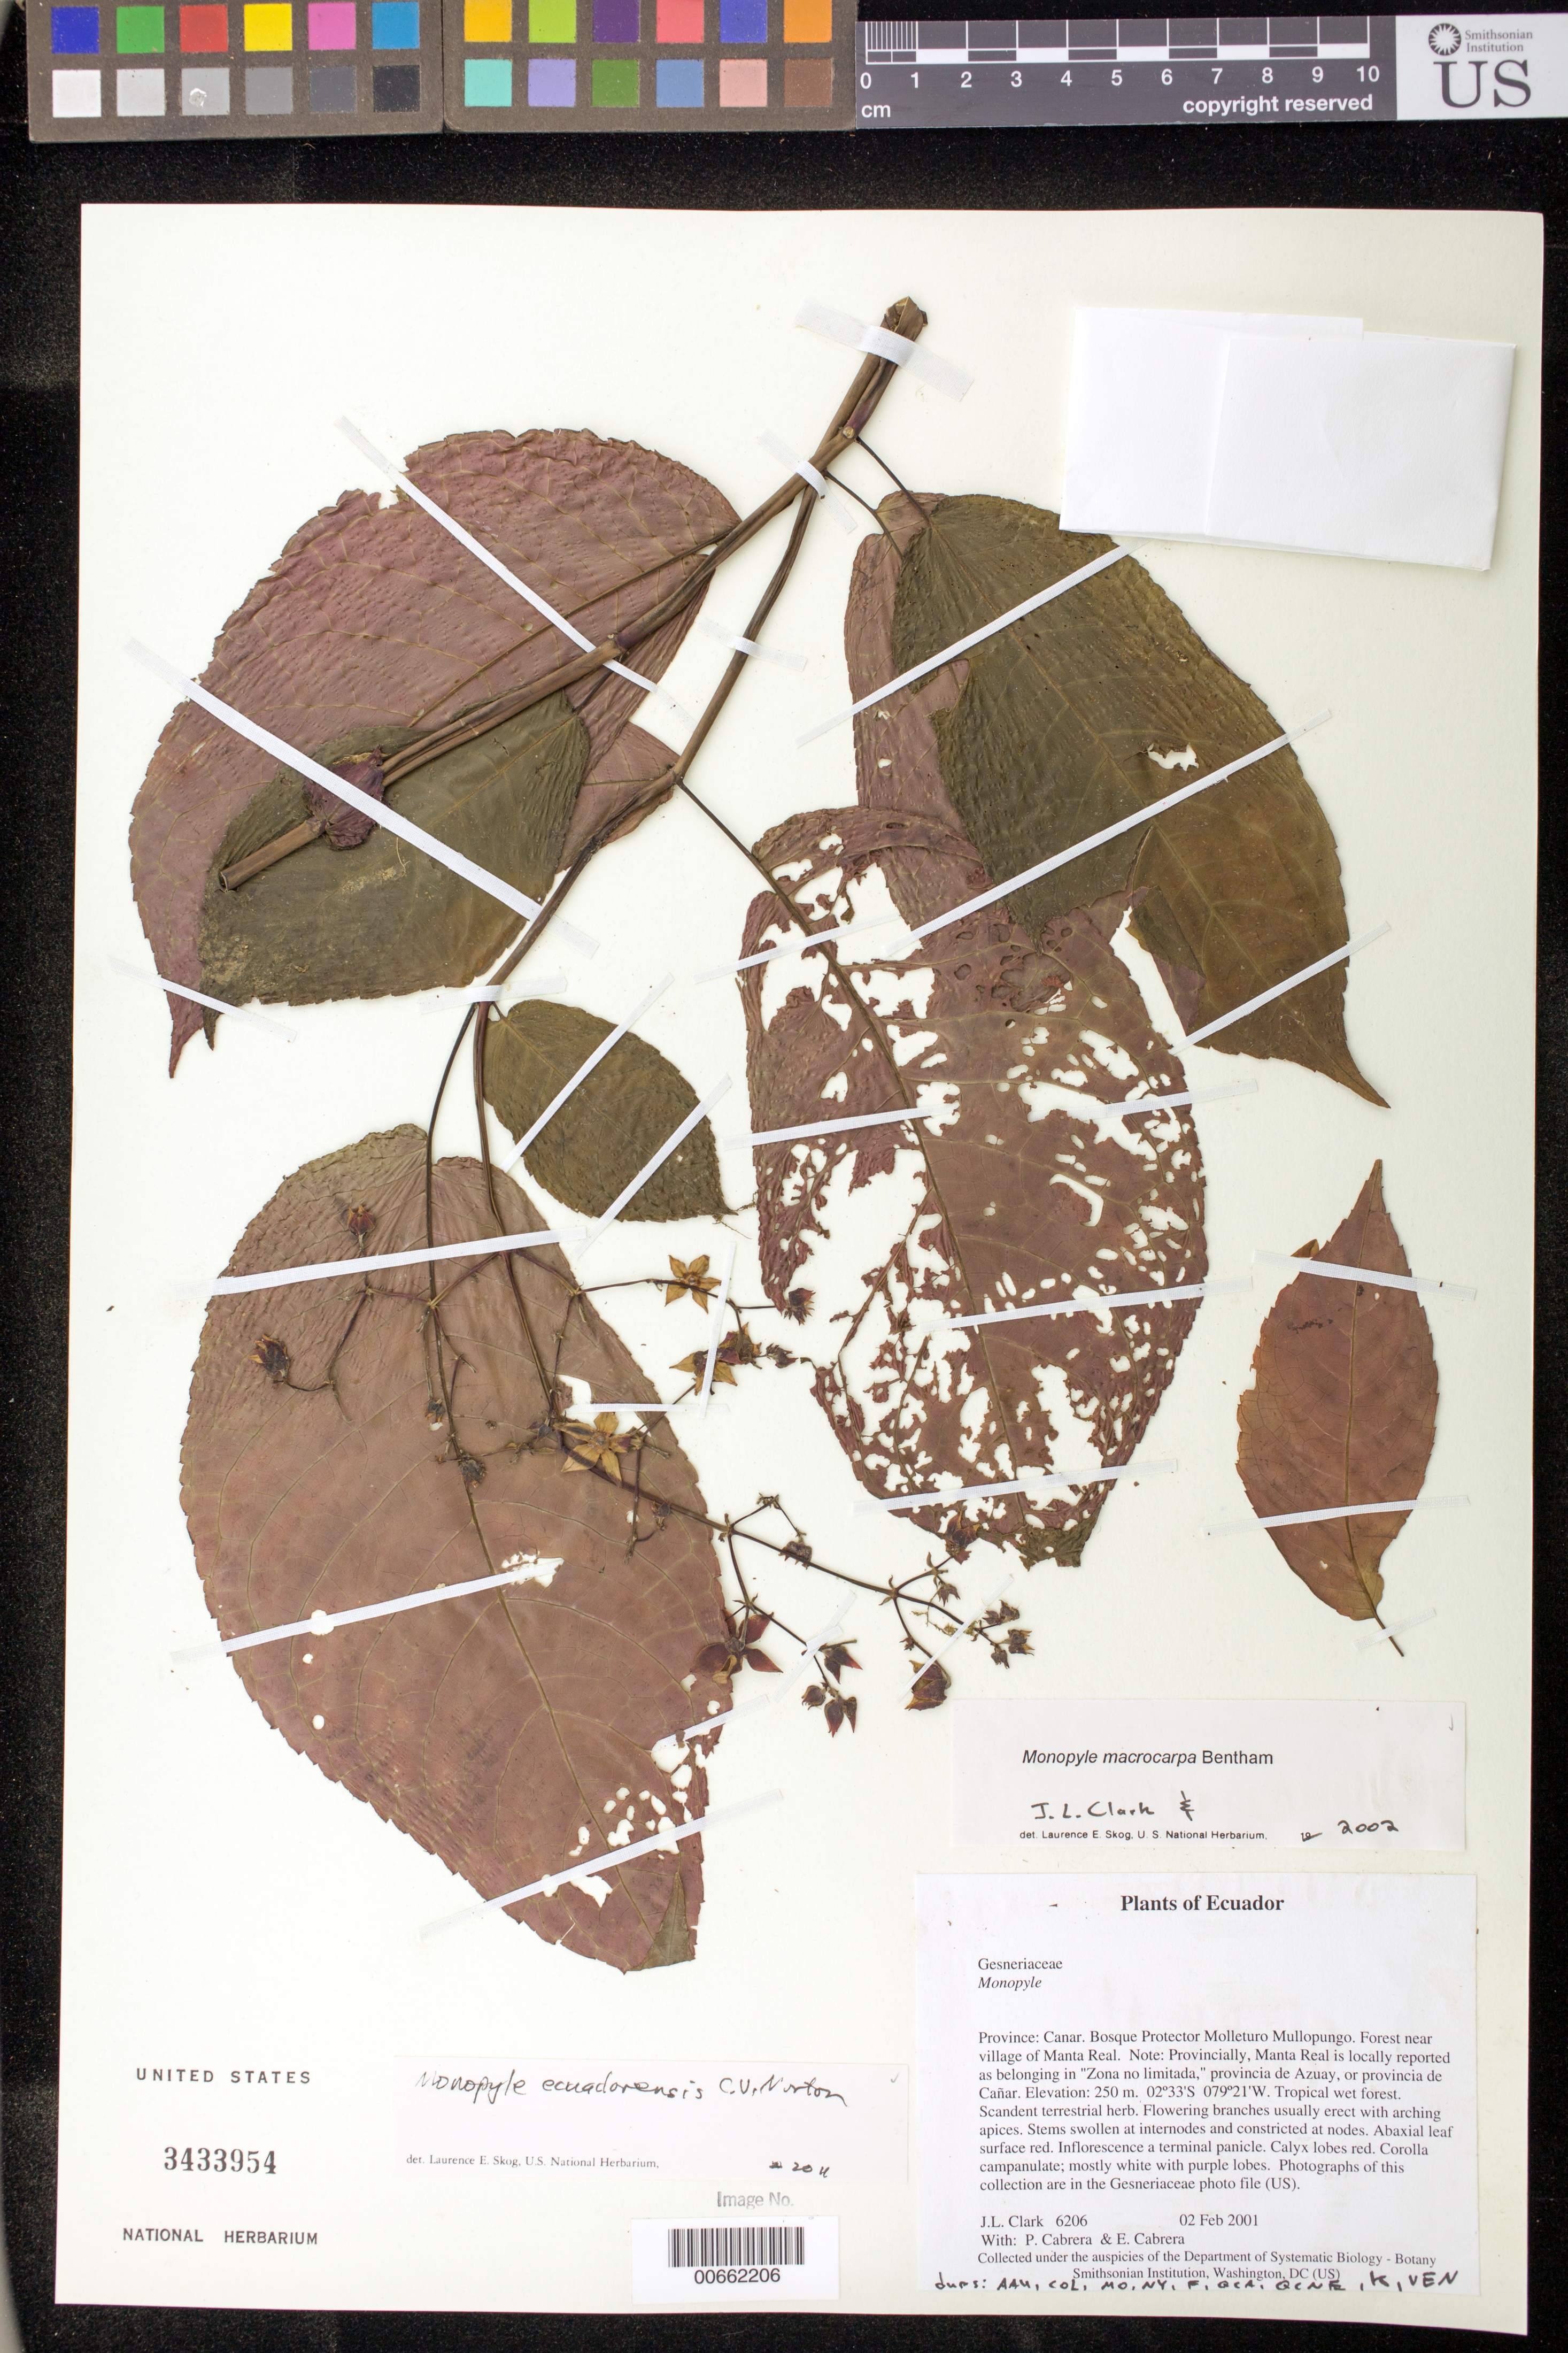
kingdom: Plantae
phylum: Tracheophyta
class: Magnoliopsida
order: Lamiales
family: Gesneriaceae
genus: Monopyle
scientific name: Monopyle ecuadorensis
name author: C.V. Morton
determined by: Skog, Laurence E.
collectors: J. L. Clark, P. Cabrera & E. Cabrera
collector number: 6206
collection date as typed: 02 Feb 2001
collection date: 2001-02-02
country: Ecuador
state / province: Cañar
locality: Bosque Protector Molleturo Mullopungo. Forest near village of Manta Real. Note: Provincially, Manta Real is locally reported as belonging in "Zona no limitada," provincia de Azuay, or provincia de Cañar.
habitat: Tropical wet forest.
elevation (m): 250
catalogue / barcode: US 3433954